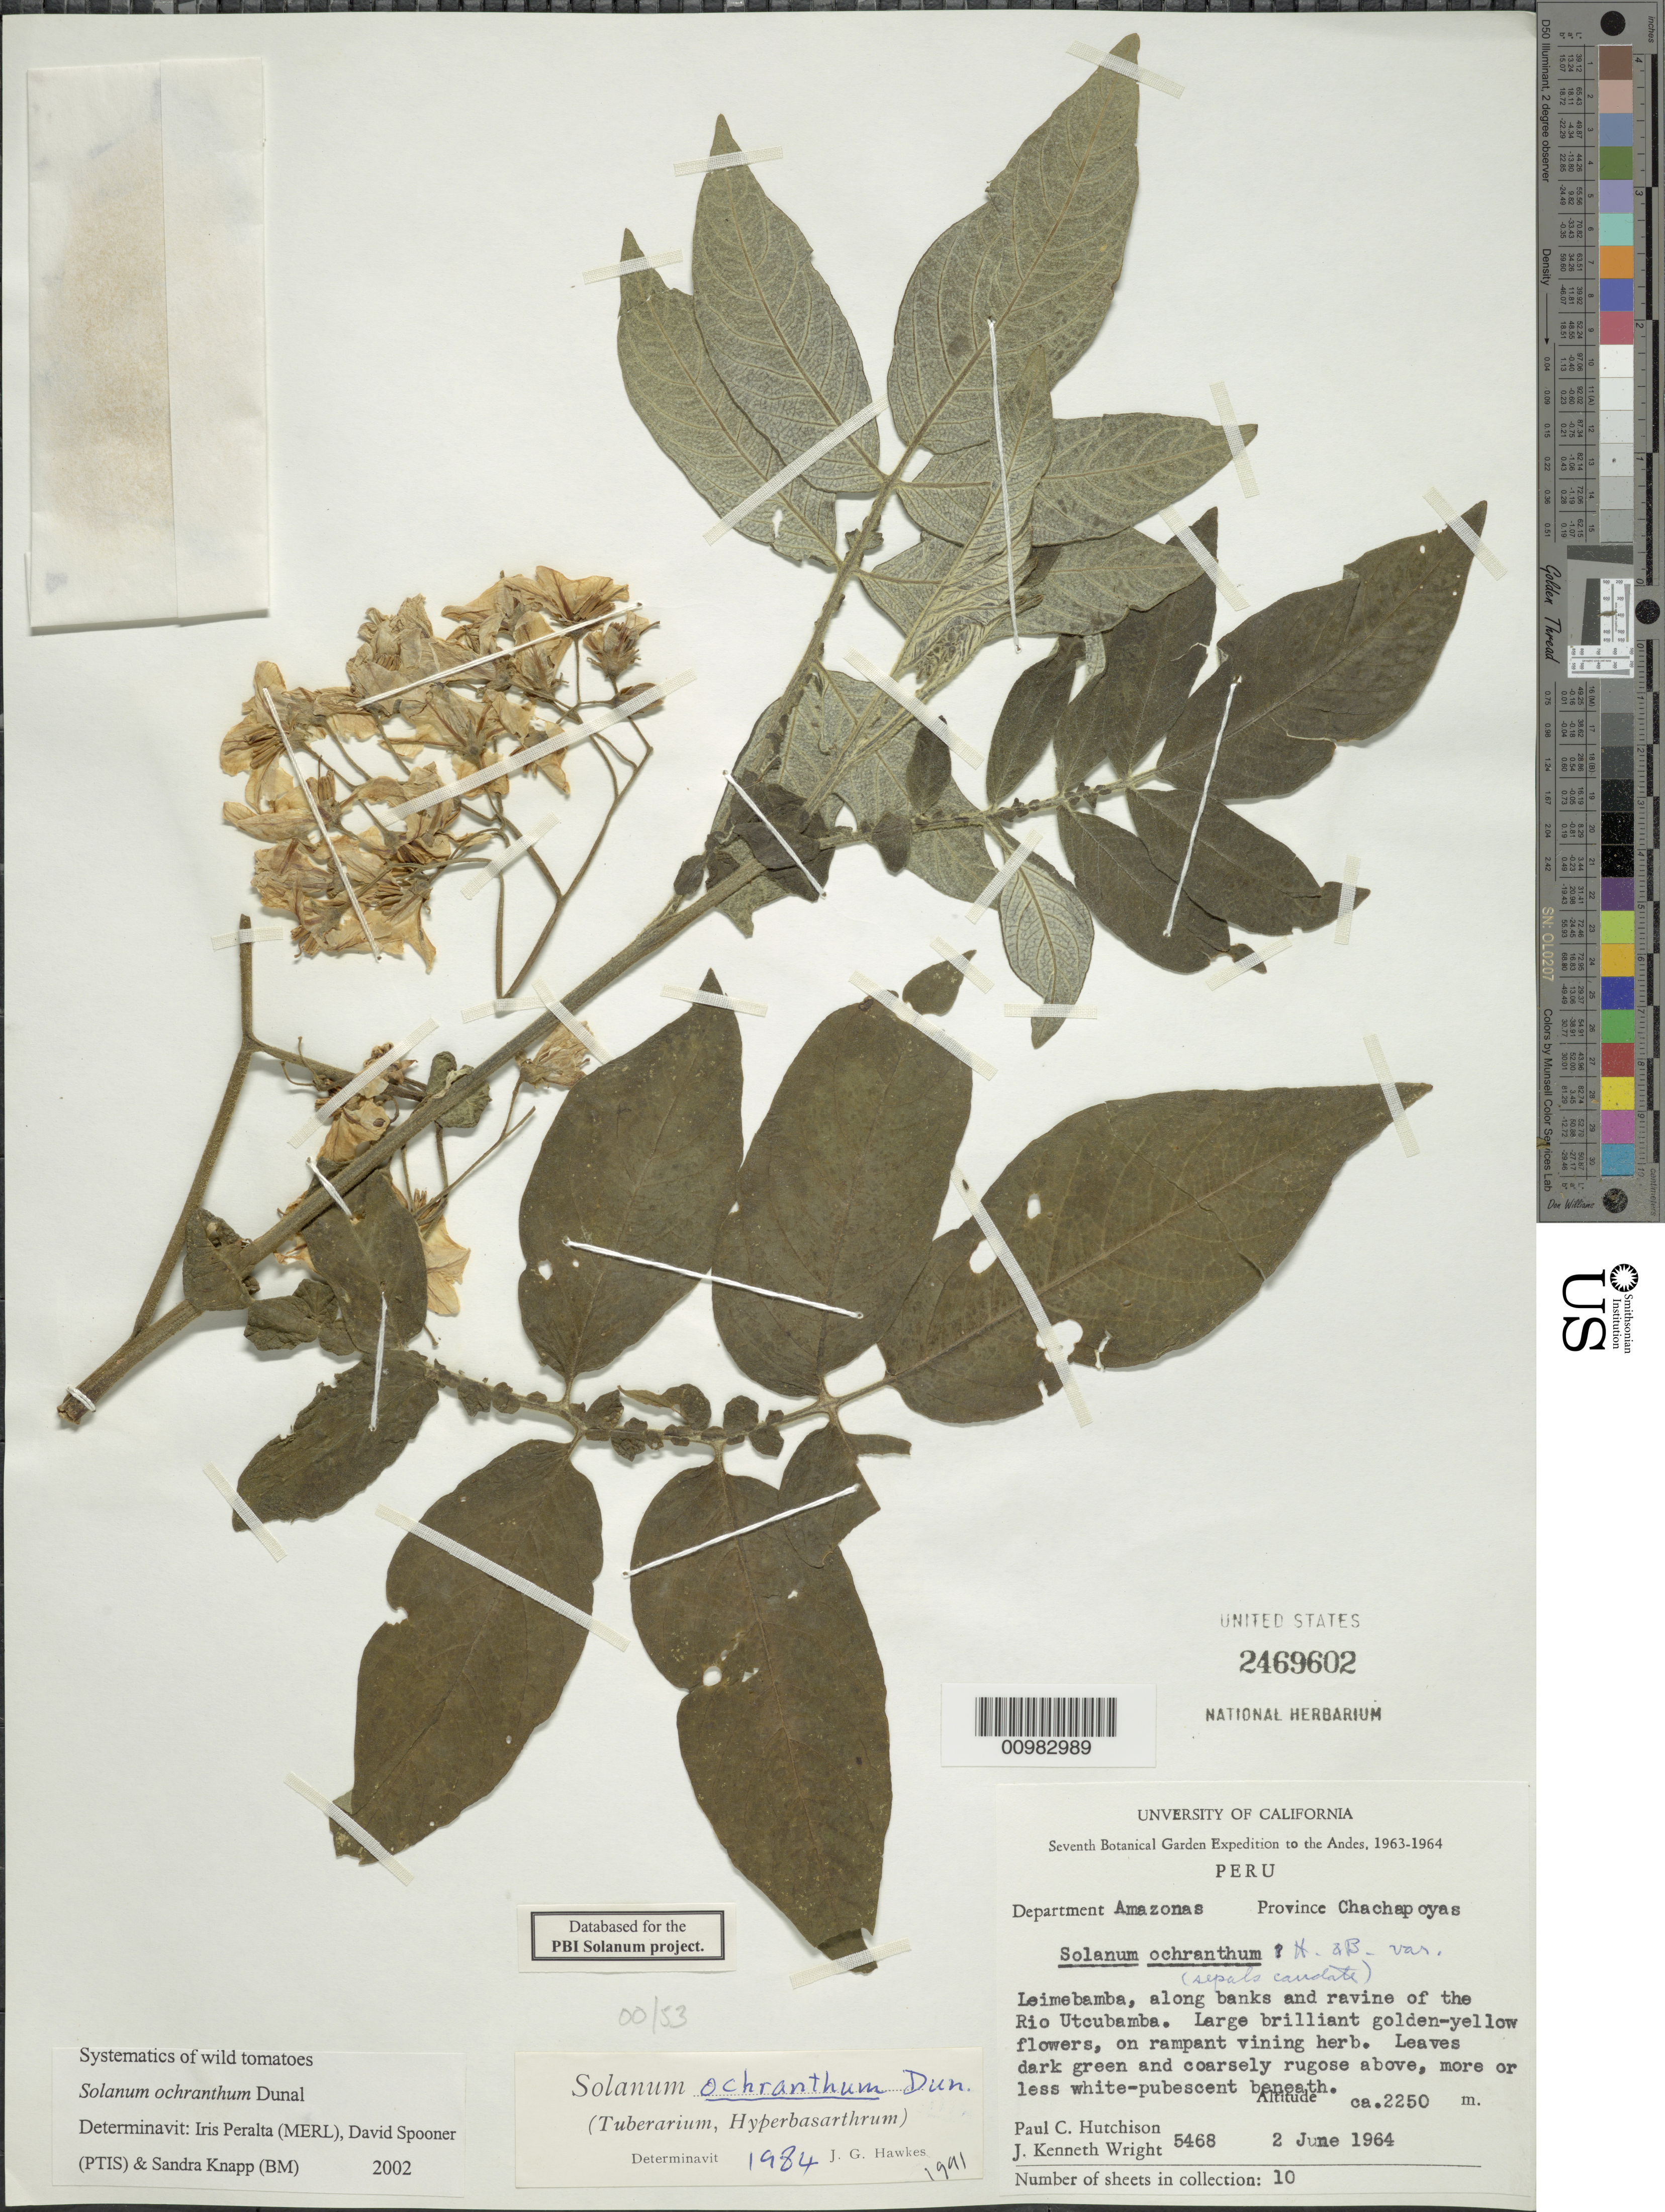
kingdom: Plantae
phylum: Tracheophyta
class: Magnoliopsida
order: Solanales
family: Solanaceae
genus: Solanum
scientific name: Solanum ochranthum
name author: Dunal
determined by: Peralta, Iris E.; Knapp, S. D.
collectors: P. C. Hutchison & J. K. Wright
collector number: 5468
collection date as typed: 2 Jun 1964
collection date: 1964-06-02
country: Peru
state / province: Amazonas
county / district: Chachapoyas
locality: Leimebamba, along river banks and in gorge of the Róo Utcubamba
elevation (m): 2250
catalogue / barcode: US 2469602